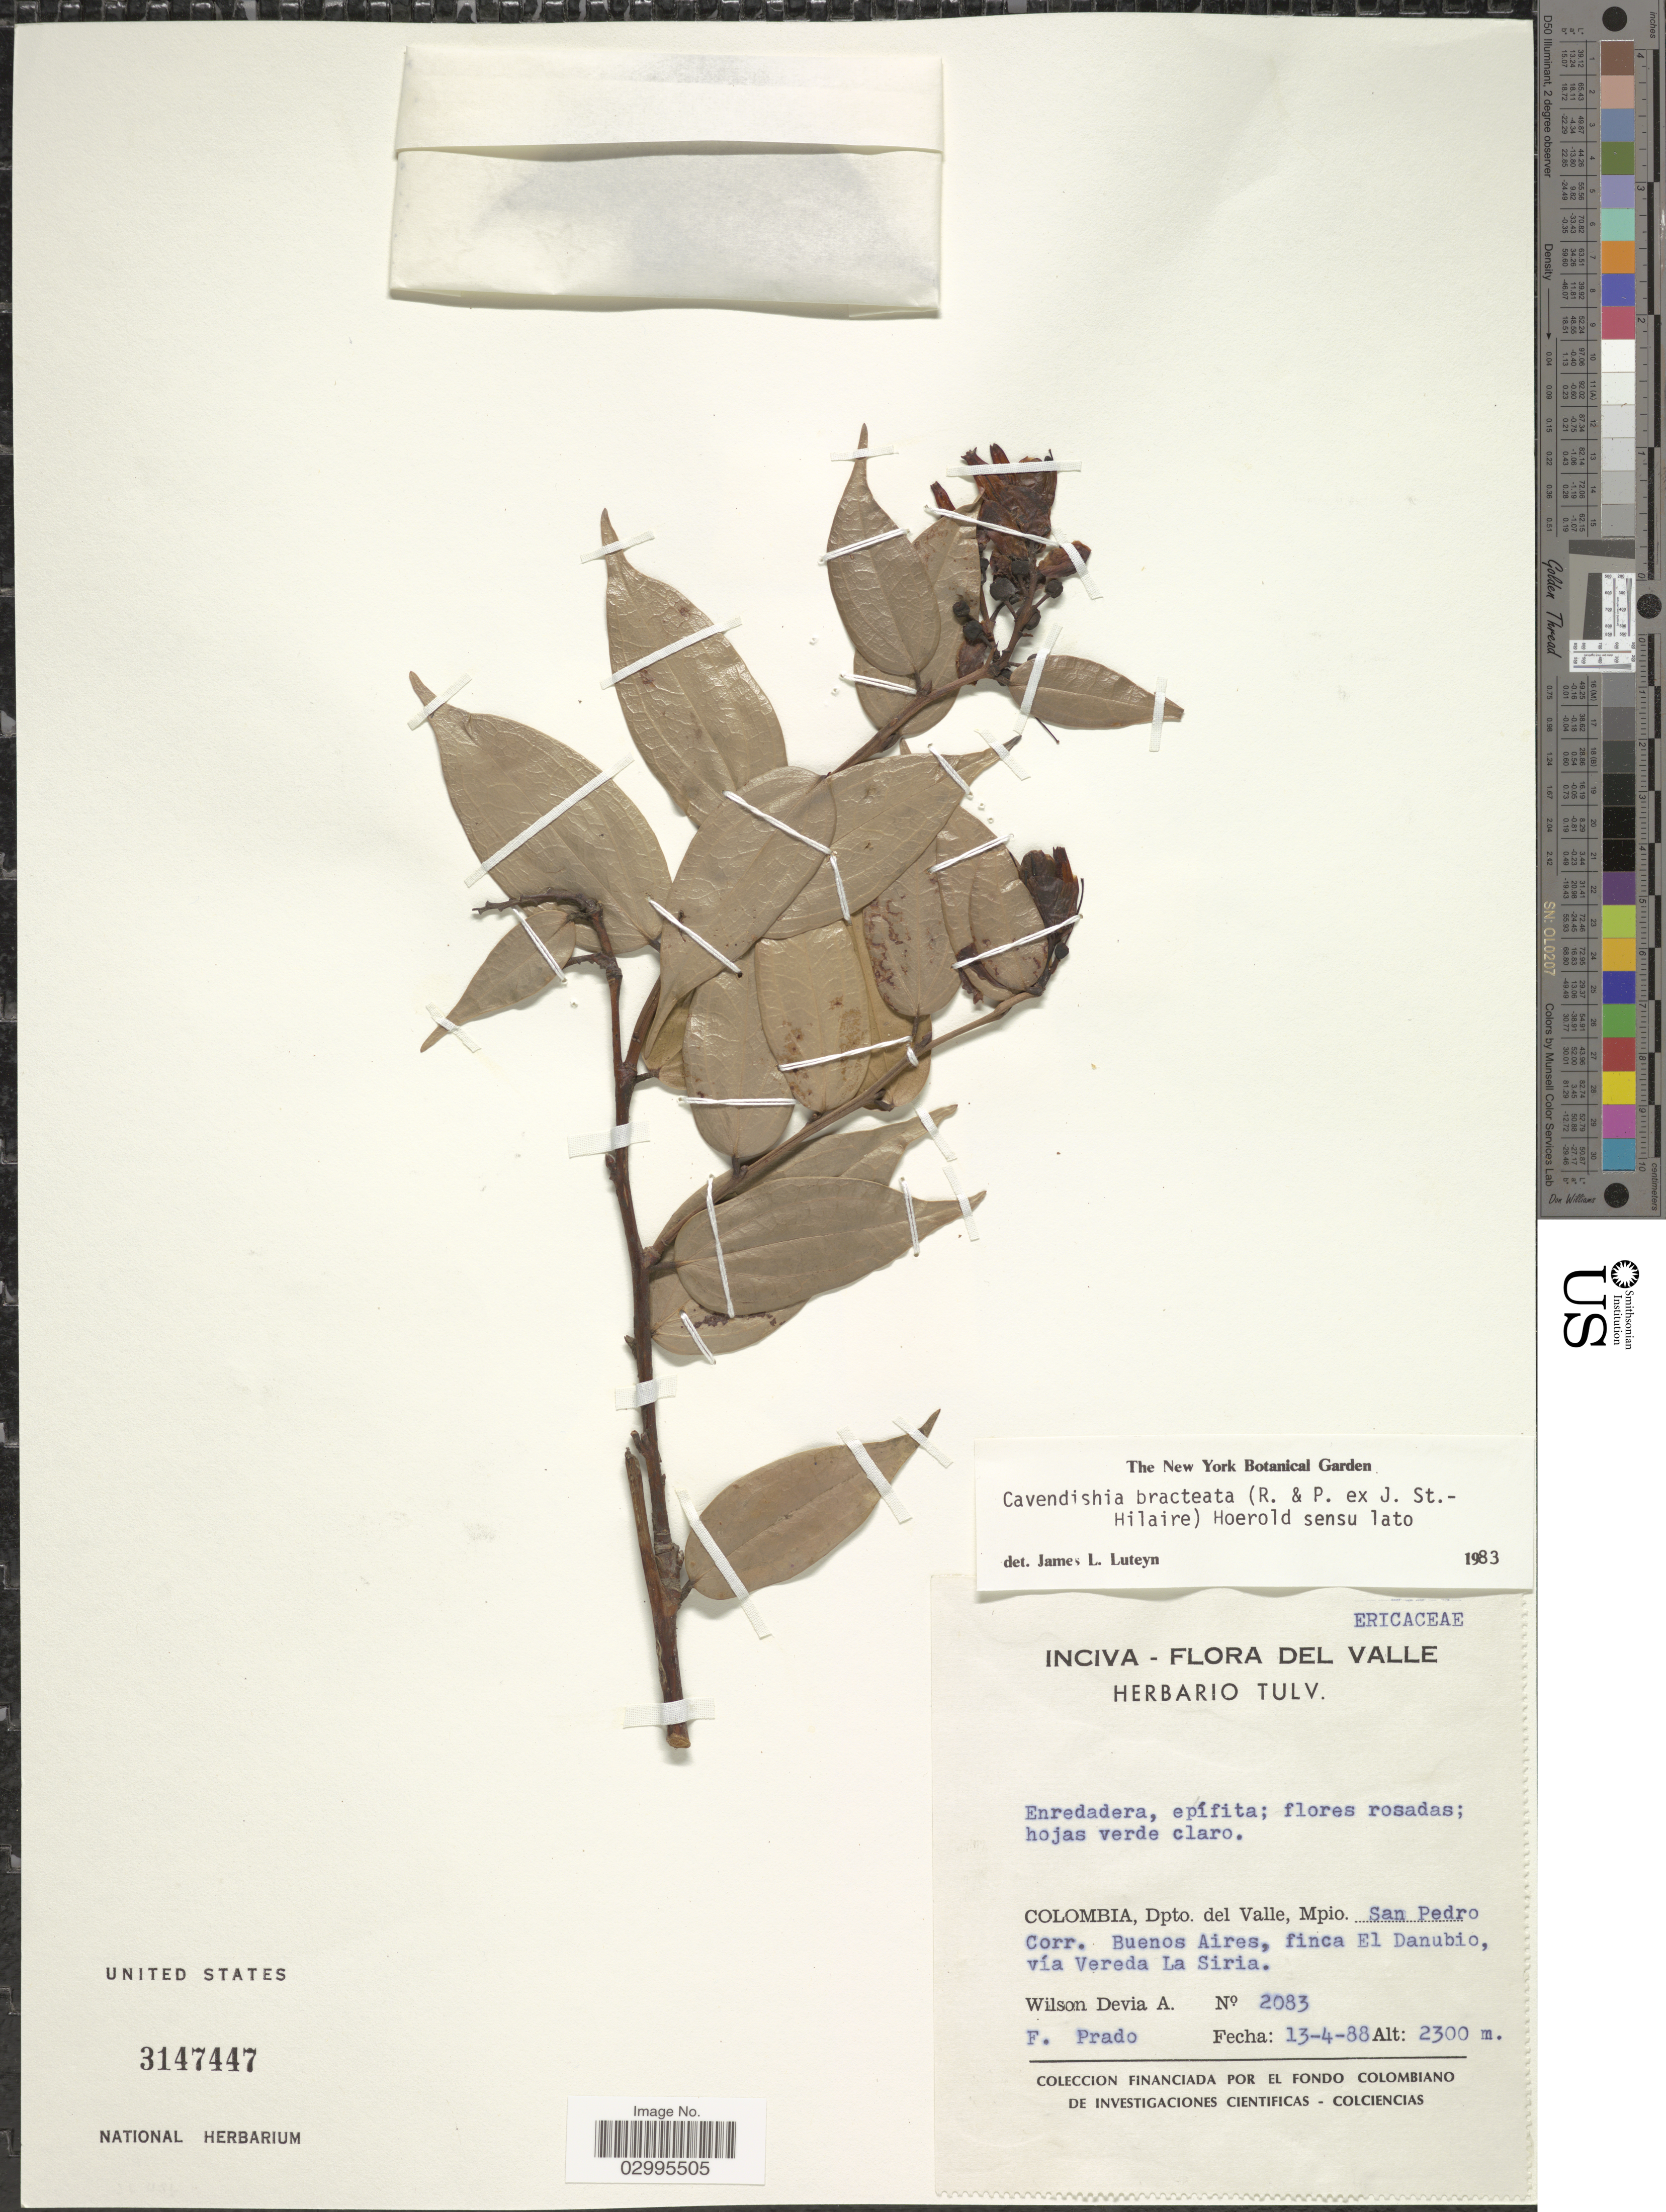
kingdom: Plantae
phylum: Tracheophyta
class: Magnoliopsida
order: Ericales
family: Ericaceae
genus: Cavendishia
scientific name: Cavendishia bracteata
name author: (Ruiz & Pav. ex J. St.-Hil.) Hoerold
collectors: W. Devia A. & F. Prado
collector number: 2083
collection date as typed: Transcribed d/m/y: 13/4/88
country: Colombia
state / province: Valle del Cauca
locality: Dpto. del Valle, Mpio. San Pedro Corr. Buenos Aires, finca El Danubio, vía Vereda La Siria.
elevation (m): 2300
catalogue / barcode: US 3147447